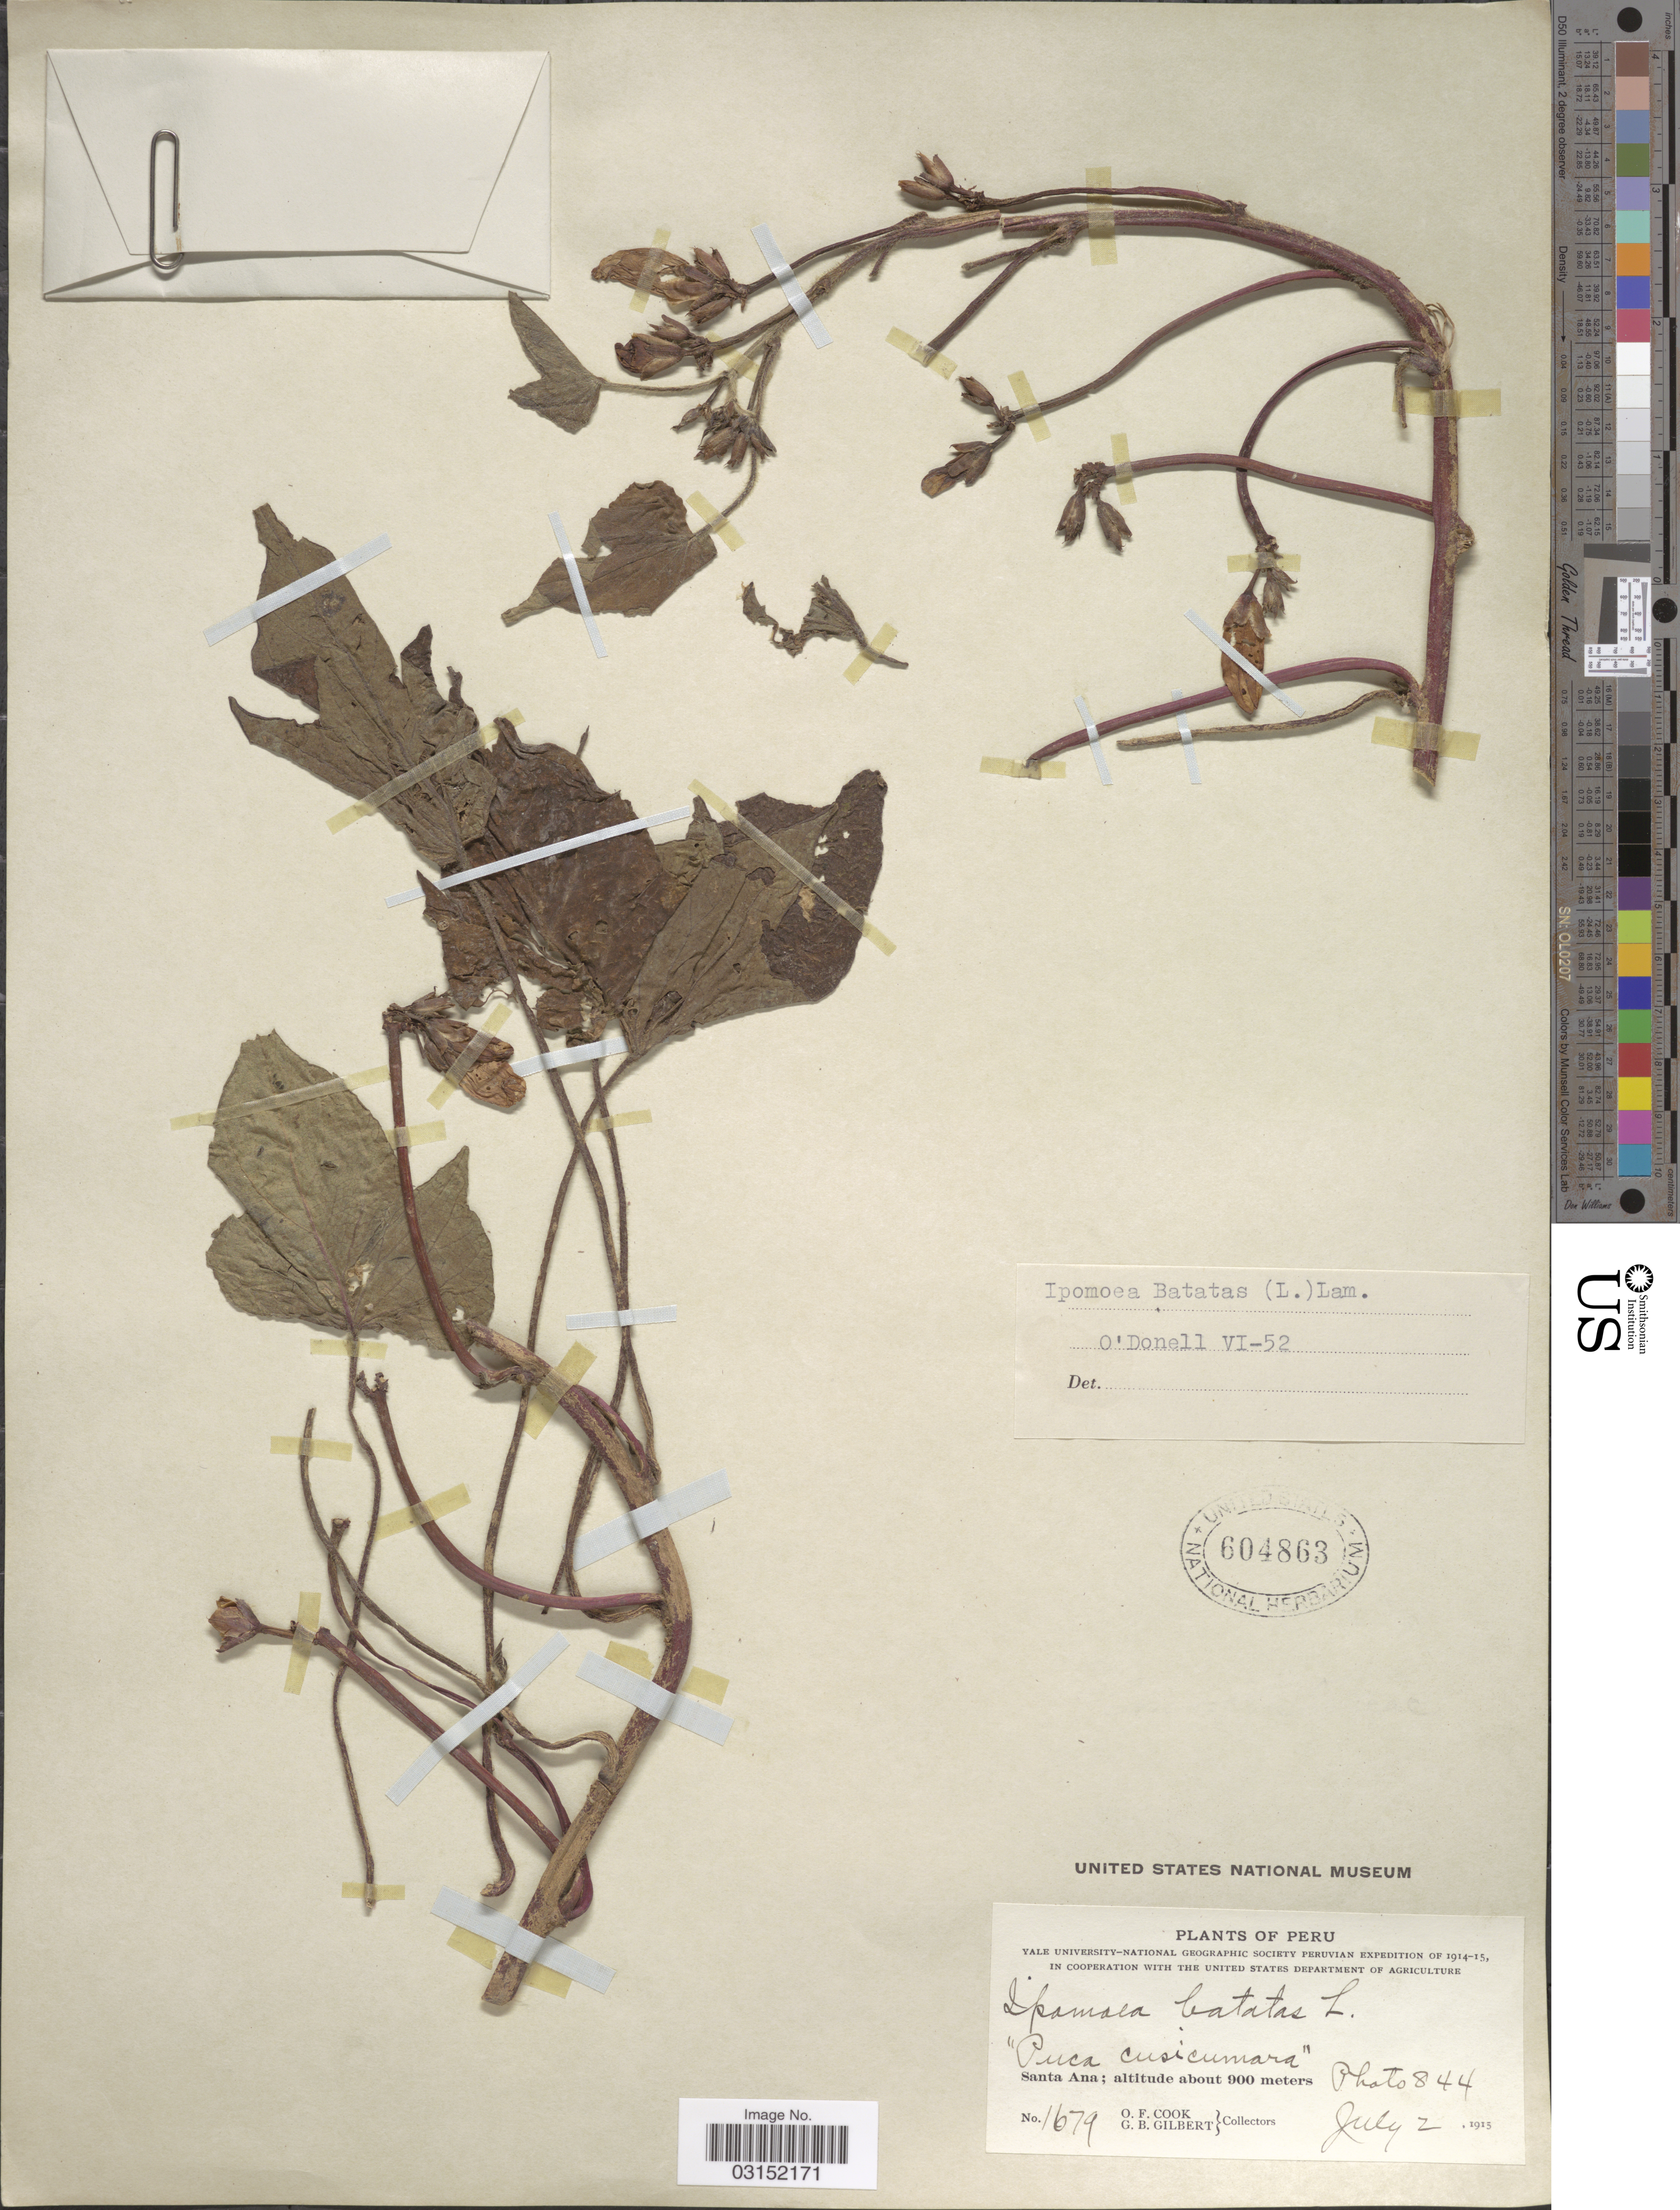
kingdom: Plantae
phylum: Tracheophyta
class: Magnoliopsida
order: Solanales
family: Convolvulaceae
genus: Ipomoea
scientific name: Ipomoea batatas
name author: (L.) Lam.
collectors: O. F. Cook & G. B. Gilbert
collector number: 1679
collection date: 1915-07-02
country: Peru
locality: Santa Ana.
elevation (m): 900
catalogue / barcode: US 604863